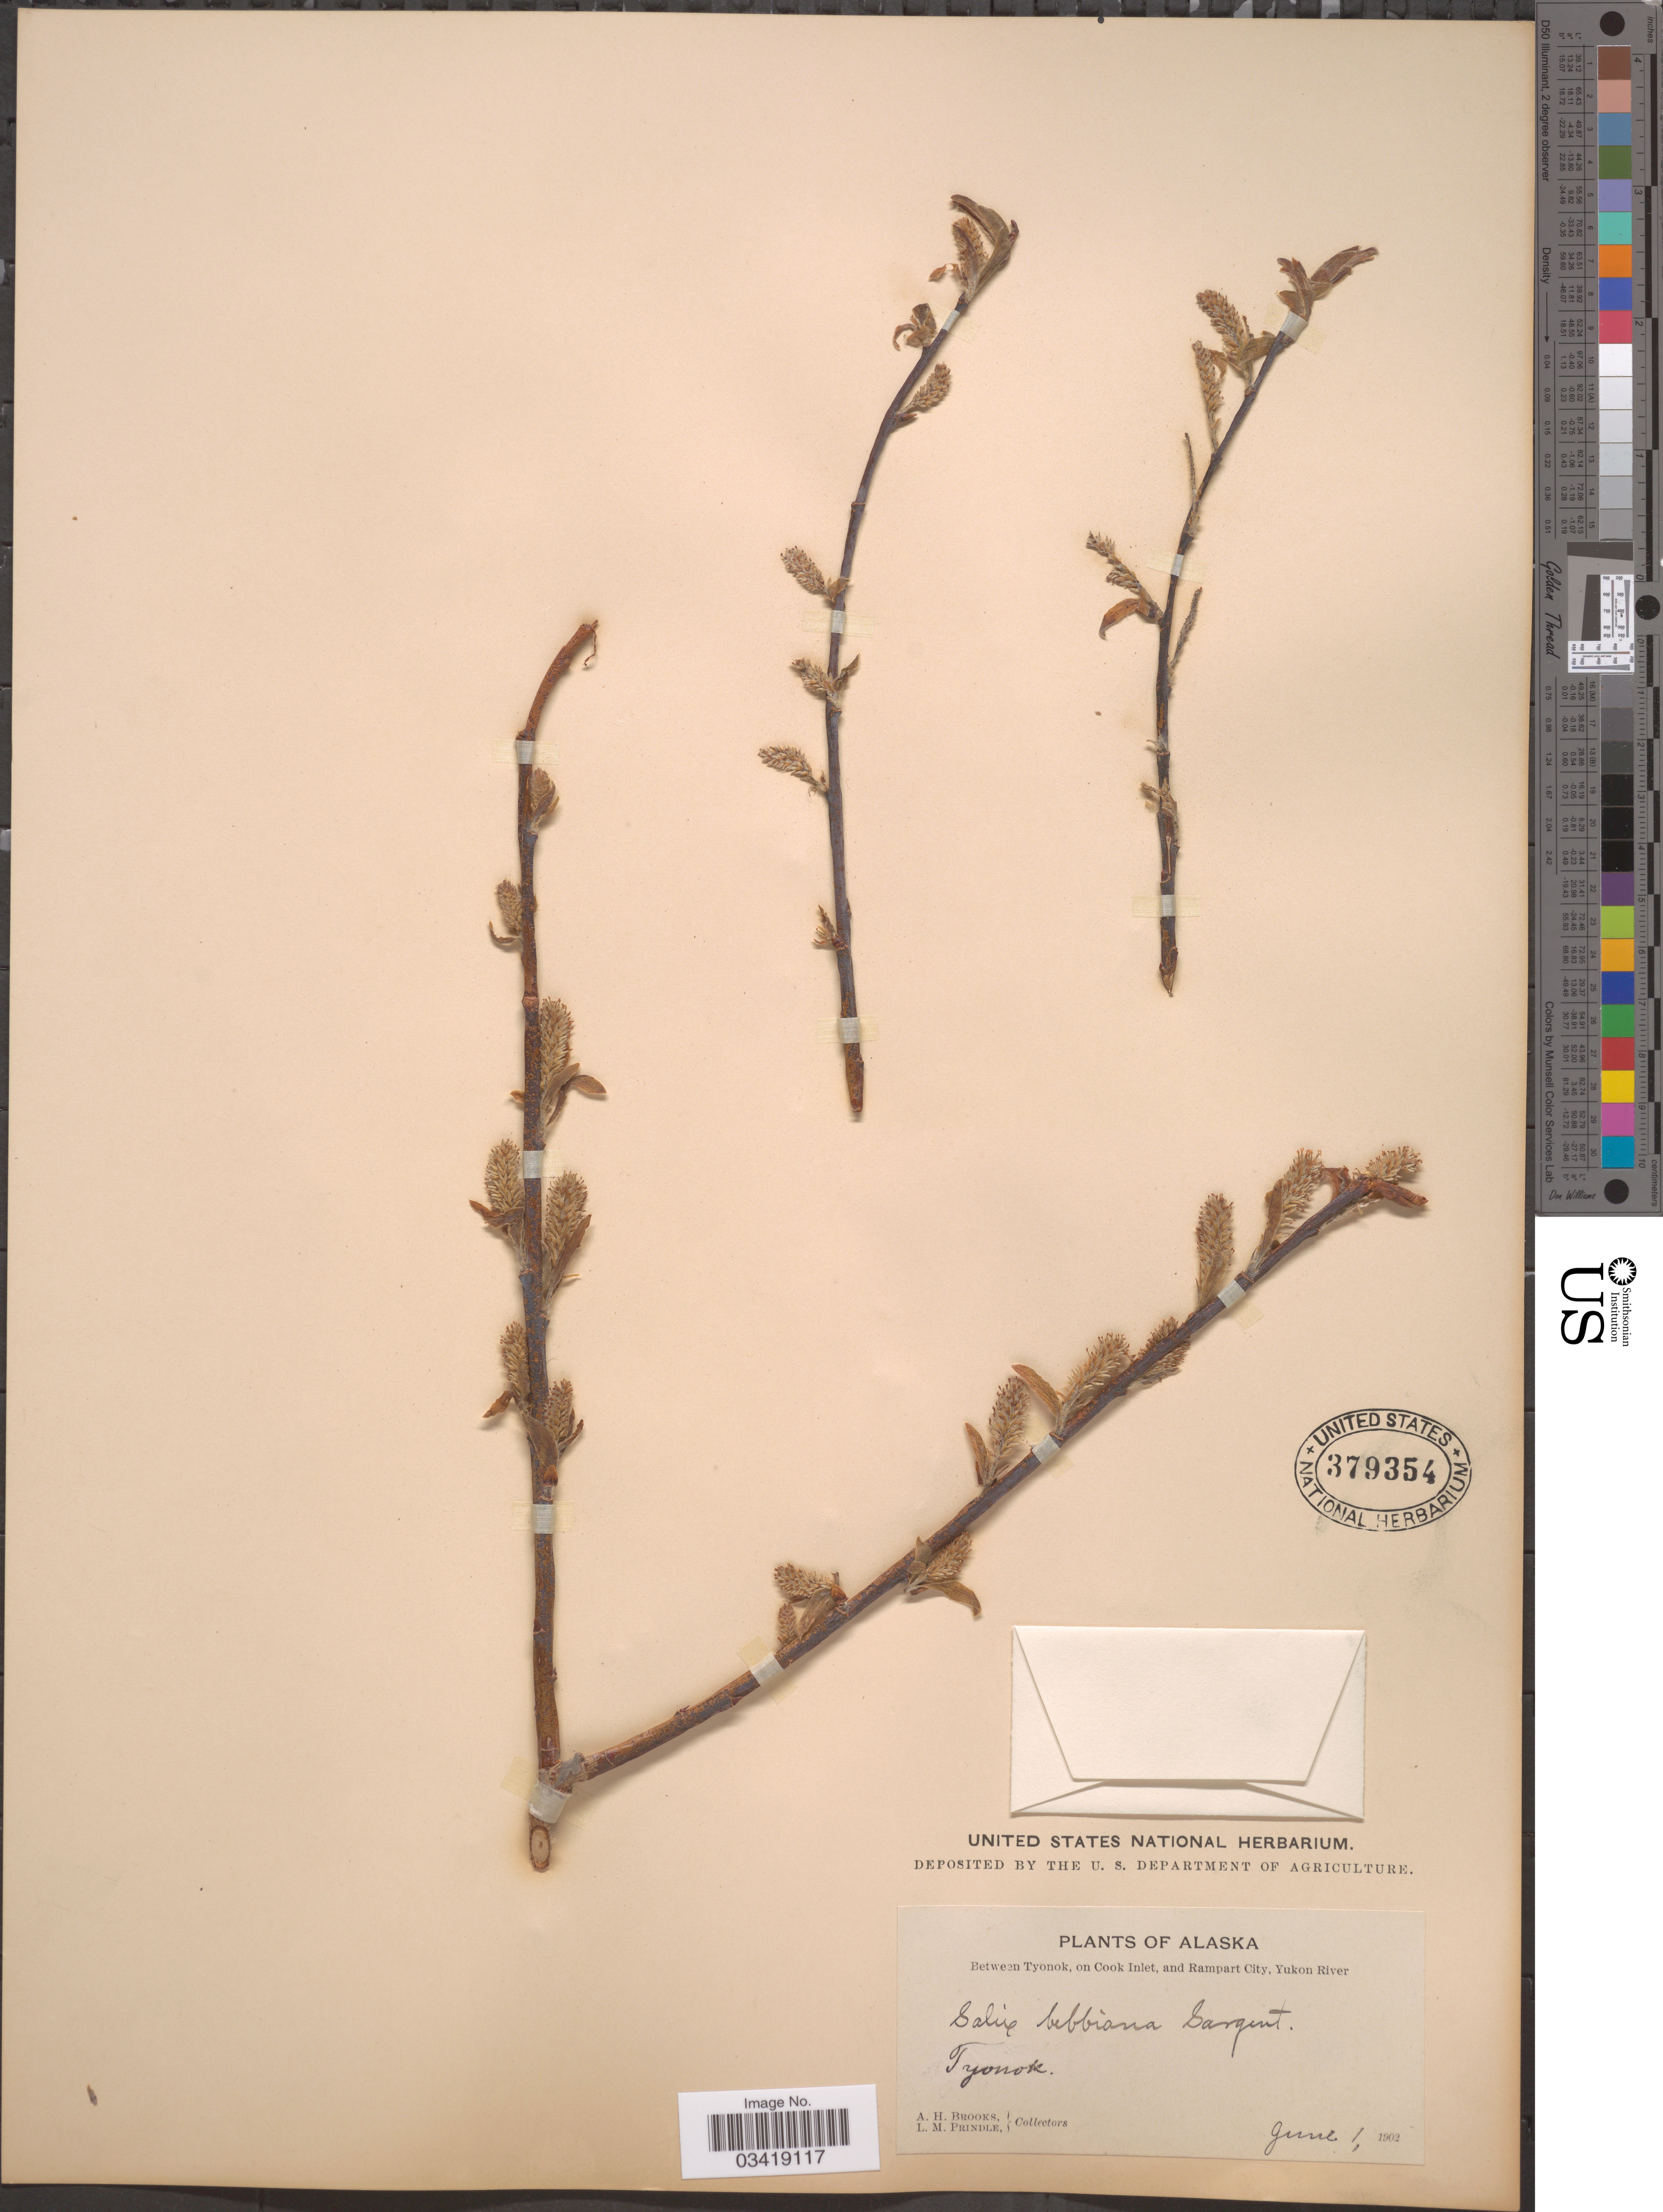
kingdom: Plantae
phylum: Tracheophyta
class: Magnoliopsida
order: Malpighiales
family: Salicaceae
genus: Salix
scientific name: Salix bebbiana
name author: Sarg.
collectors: A. Brooks & L. Prindle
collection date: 1902-06-01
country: United States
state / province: Alaska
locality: Between Tyonok, on Cook Inlet, and Rampart City, Yukon River. Tyonok.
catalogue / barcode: US 379354